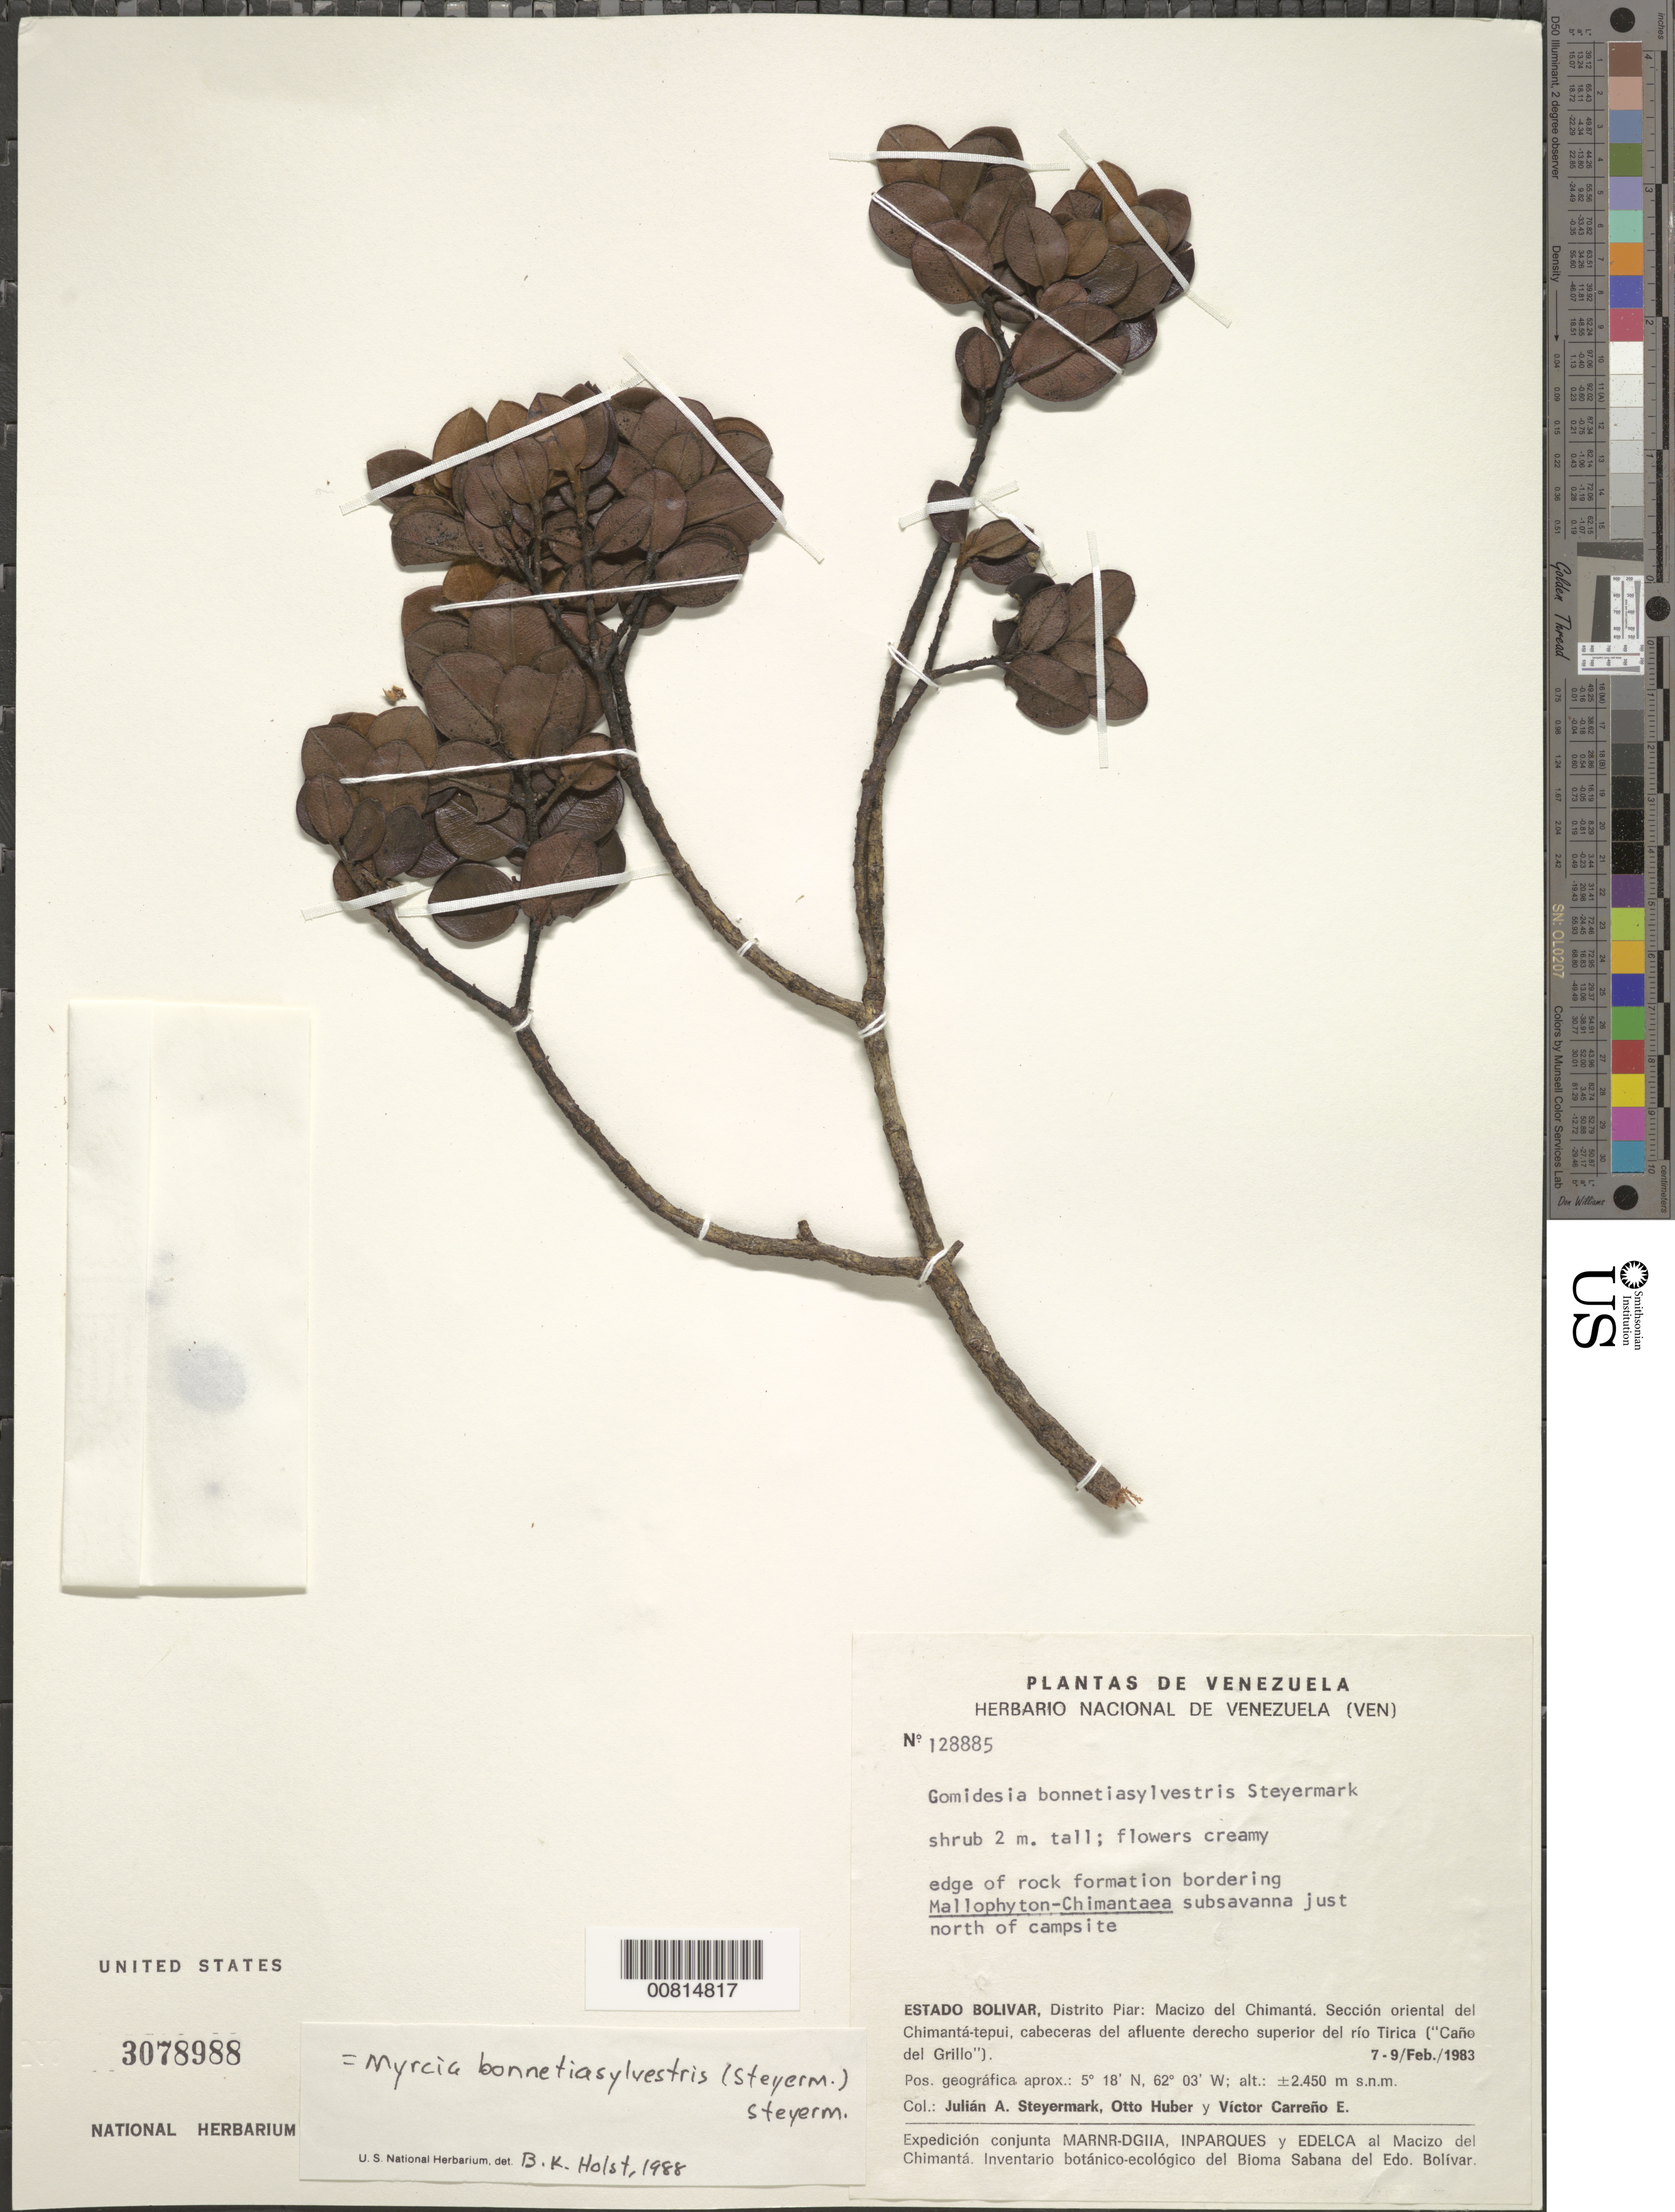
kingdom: Plantae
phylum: Tracheophyta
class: Magnoliopsida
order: Myrtales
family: Myrtaceae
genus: Myrcia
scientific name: Myrcia bonnetiasylvestris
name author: (Steyerm.) Steyerm.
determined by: Holst, Bruce K.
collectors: J. Steyermark, O. Huber & V. Carreño E.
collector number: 128885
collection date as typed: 7-Feb-83 to 9-Feb-83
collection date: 1983-02-07/1983-02-09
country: Venezuela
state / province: Bolívar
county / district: Piar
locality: Macizo del Chimantá, sect. oriental del Chimantá-tepuí, cabeceras del afluente derecho superíor del Río Tirica (Caño del Grillo)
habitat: Edge of rock formation bordering Mallophyton-Chimantaea savanna just N of campsite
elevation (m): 2450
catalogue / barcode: US 3078988